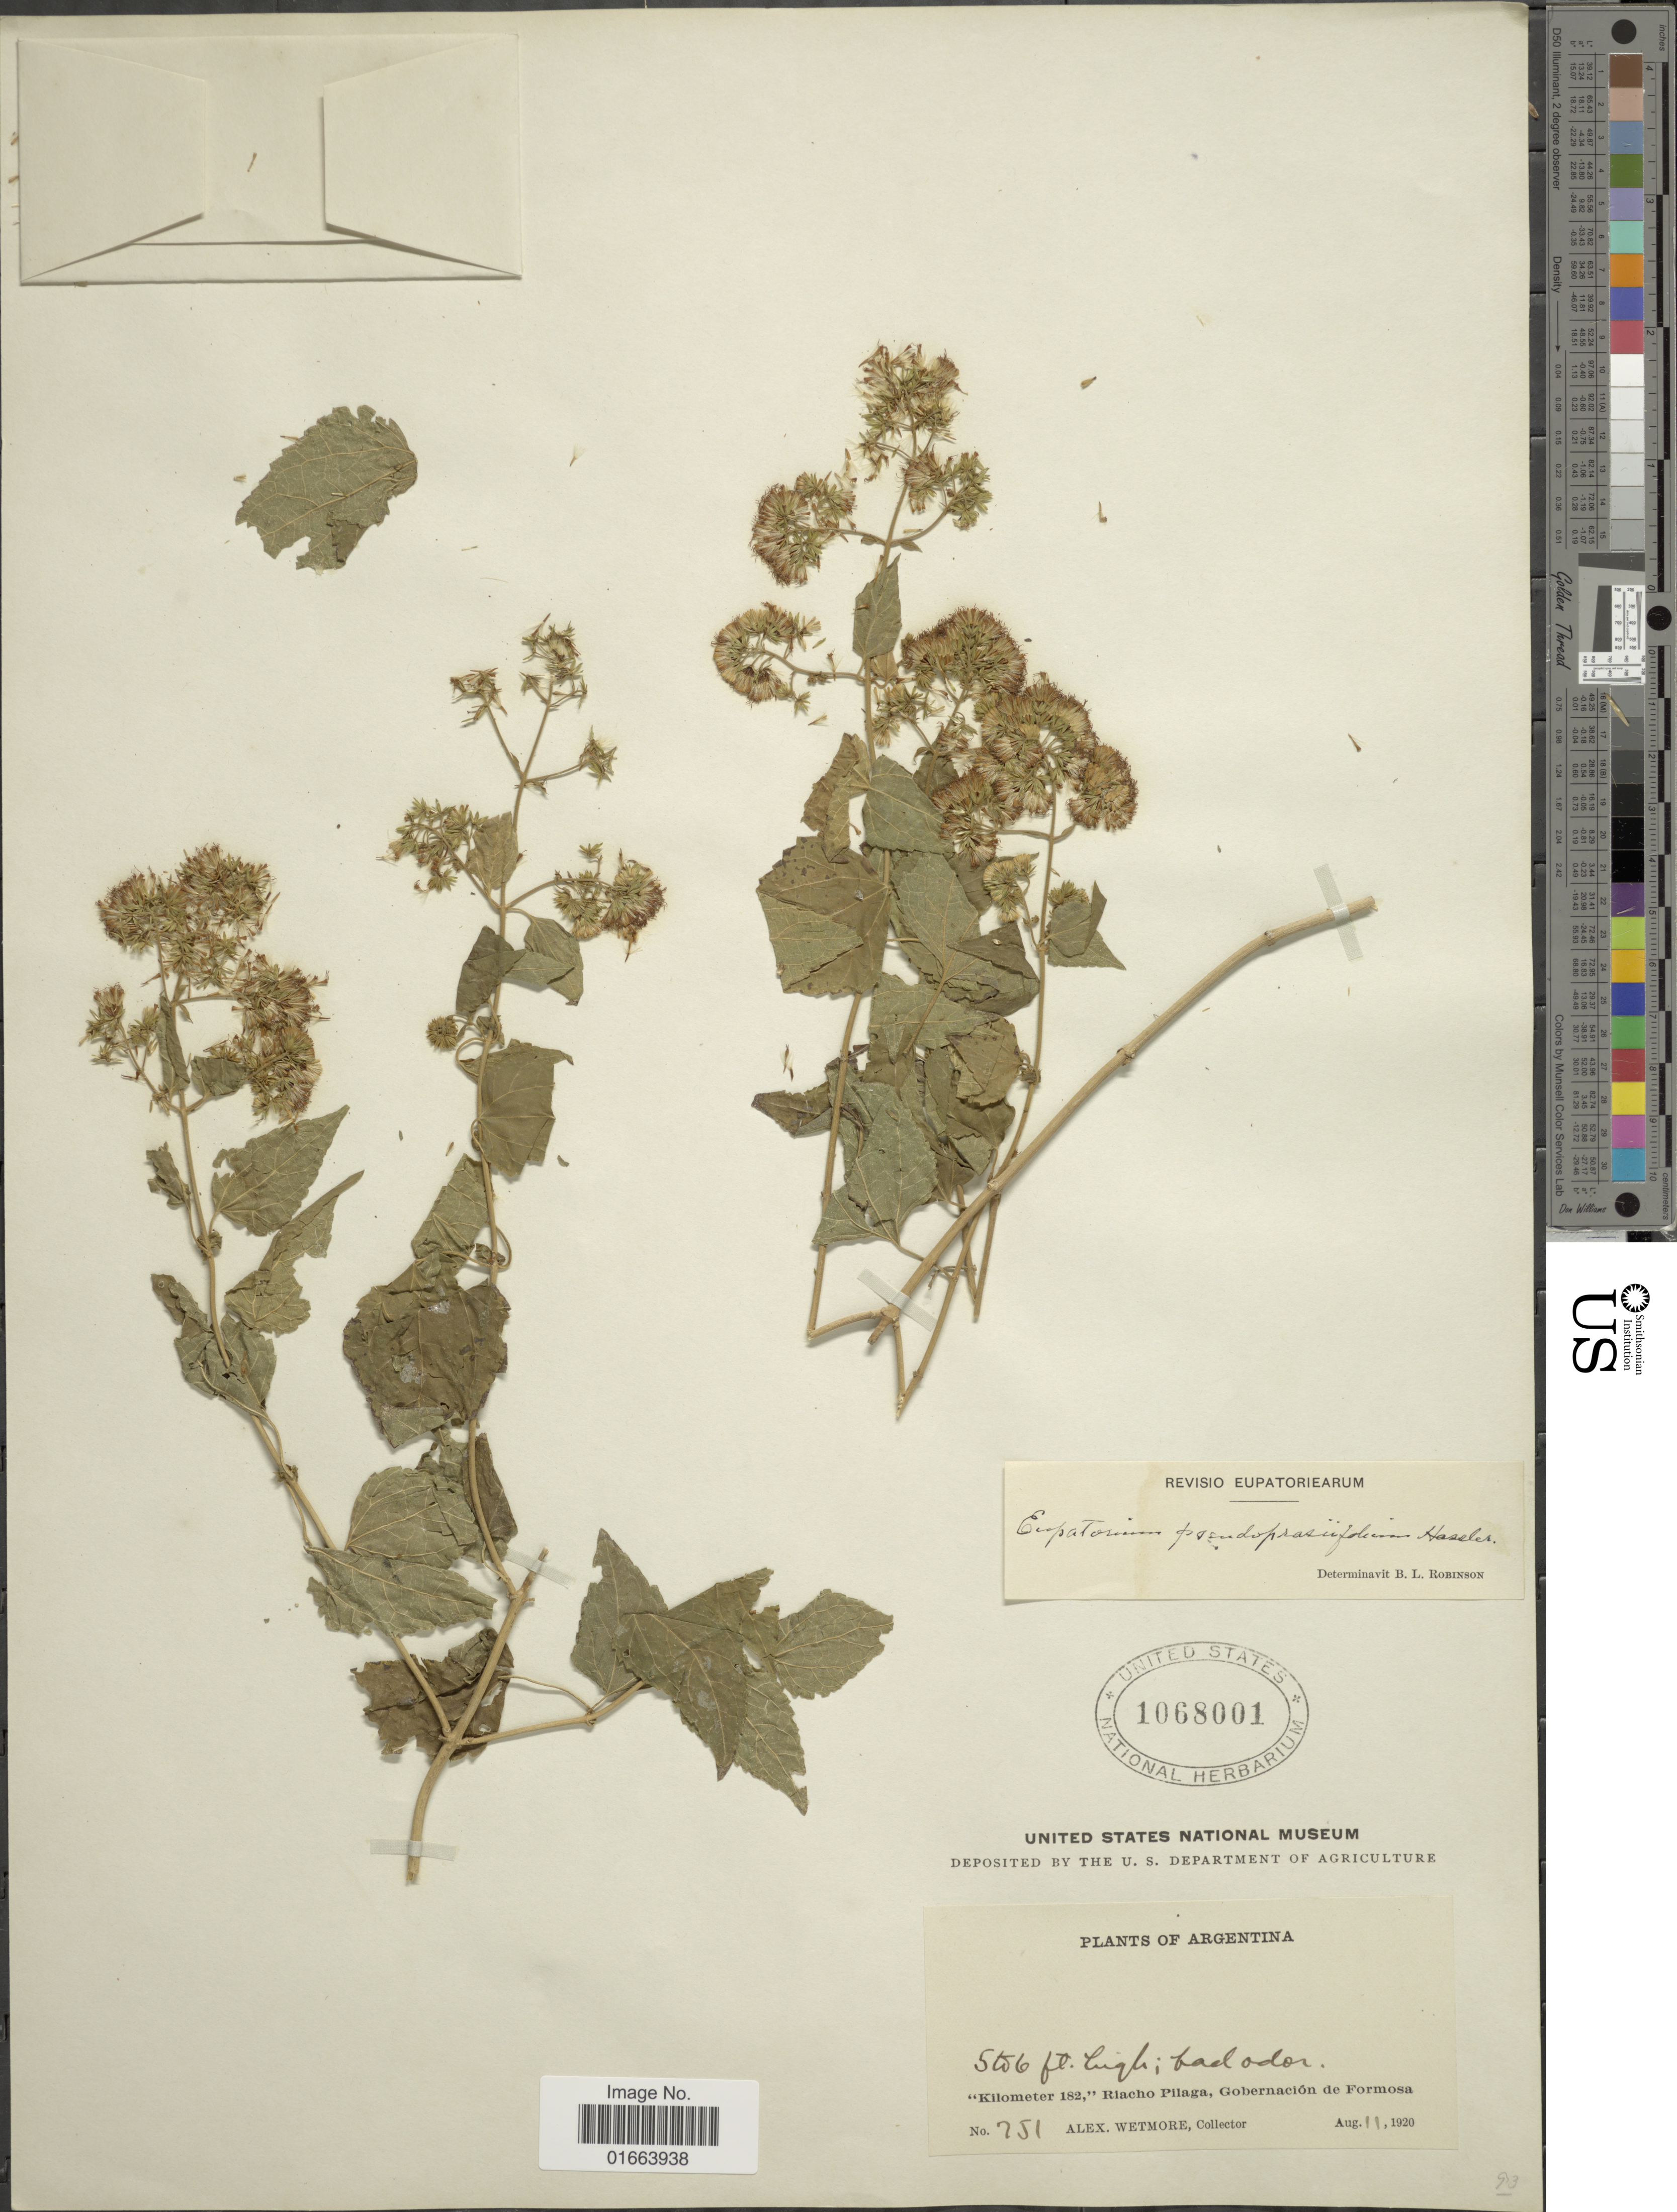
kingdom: Plantae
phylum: Tracheophyta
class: Magnoliopsida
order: Asterales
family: Asteraceae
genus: Chacoa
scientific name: Chacoa pseudoprasiifolia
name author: (Hassl.) R.M. King & H. Rob.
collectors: A. Wetmore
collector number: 751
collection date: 1920-08-11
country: Argentina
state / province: Formosa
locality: Kilometer 182,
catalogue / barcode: US 1068001